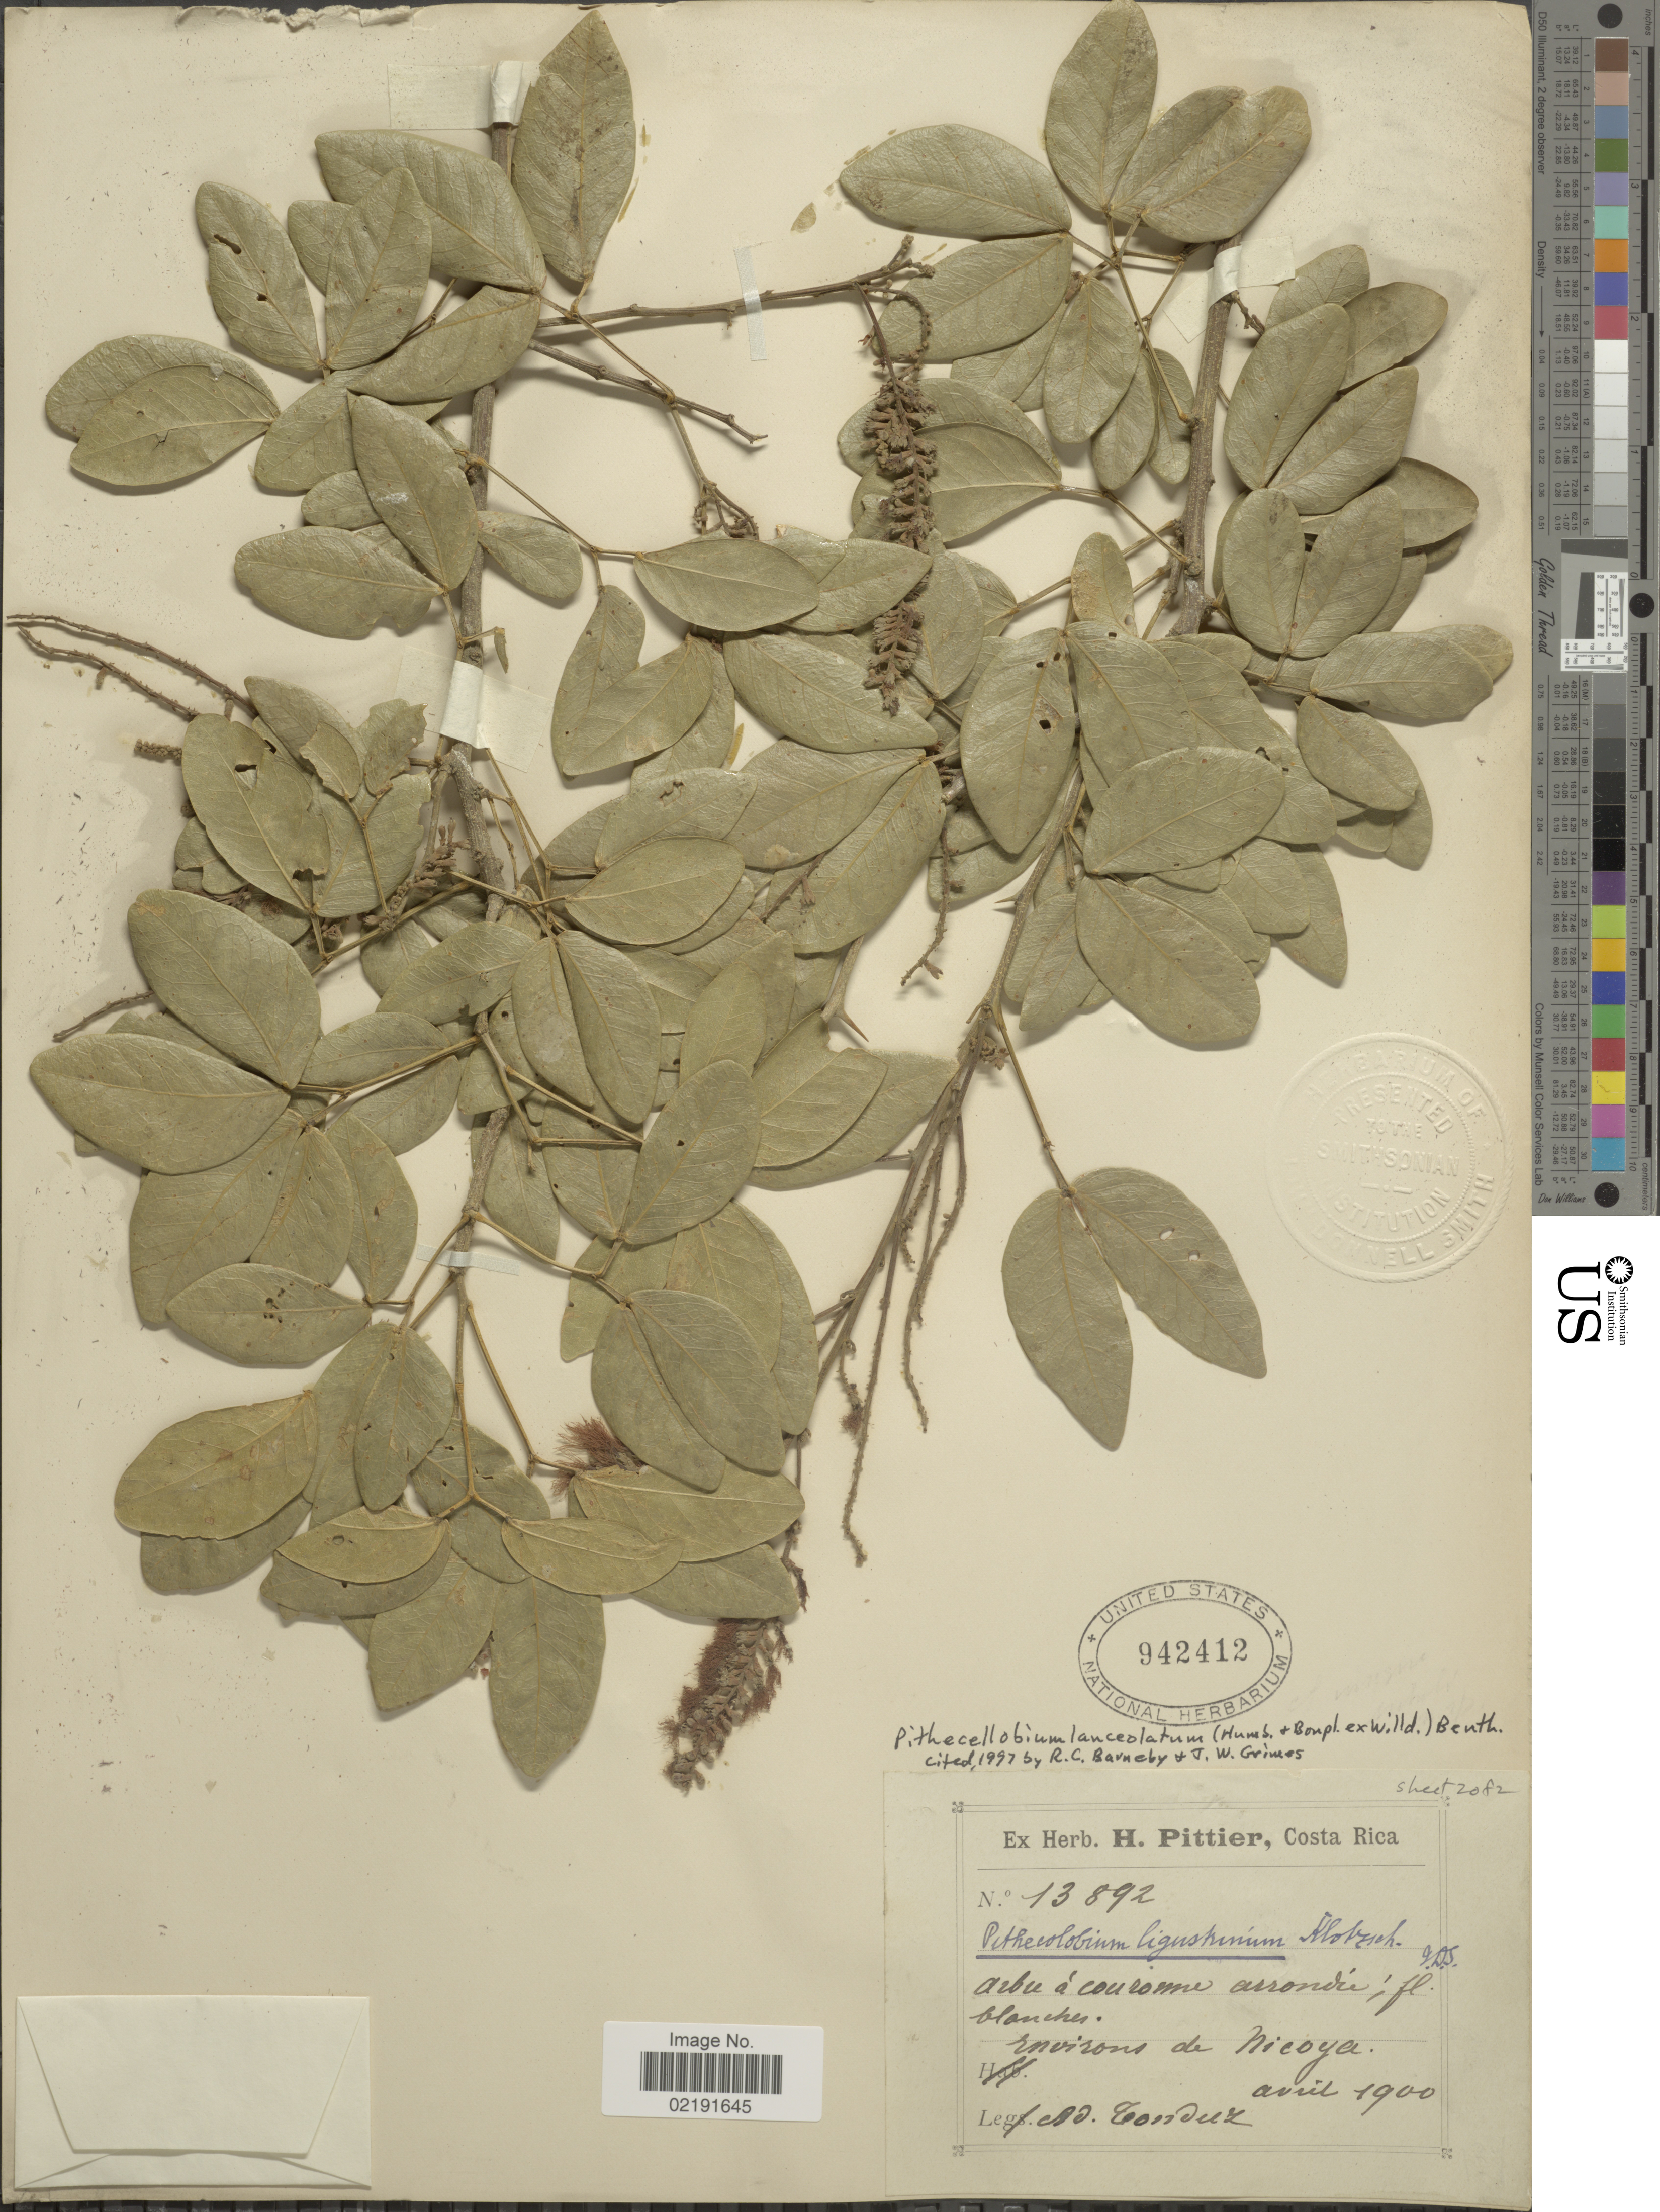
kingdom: Plantae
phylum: Tracheophyta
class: Magnoliopsida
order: Fabales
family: Fabaceae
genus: Pithecellobium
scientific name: Pithecellobium lanceolatum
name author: (Humb. & Bonpl. ex Willd.) Benth.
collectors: A. Tonduz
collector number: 13892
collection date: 1900-04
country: Costa Rica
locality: Environs de Nicoya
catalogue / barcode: US 942412